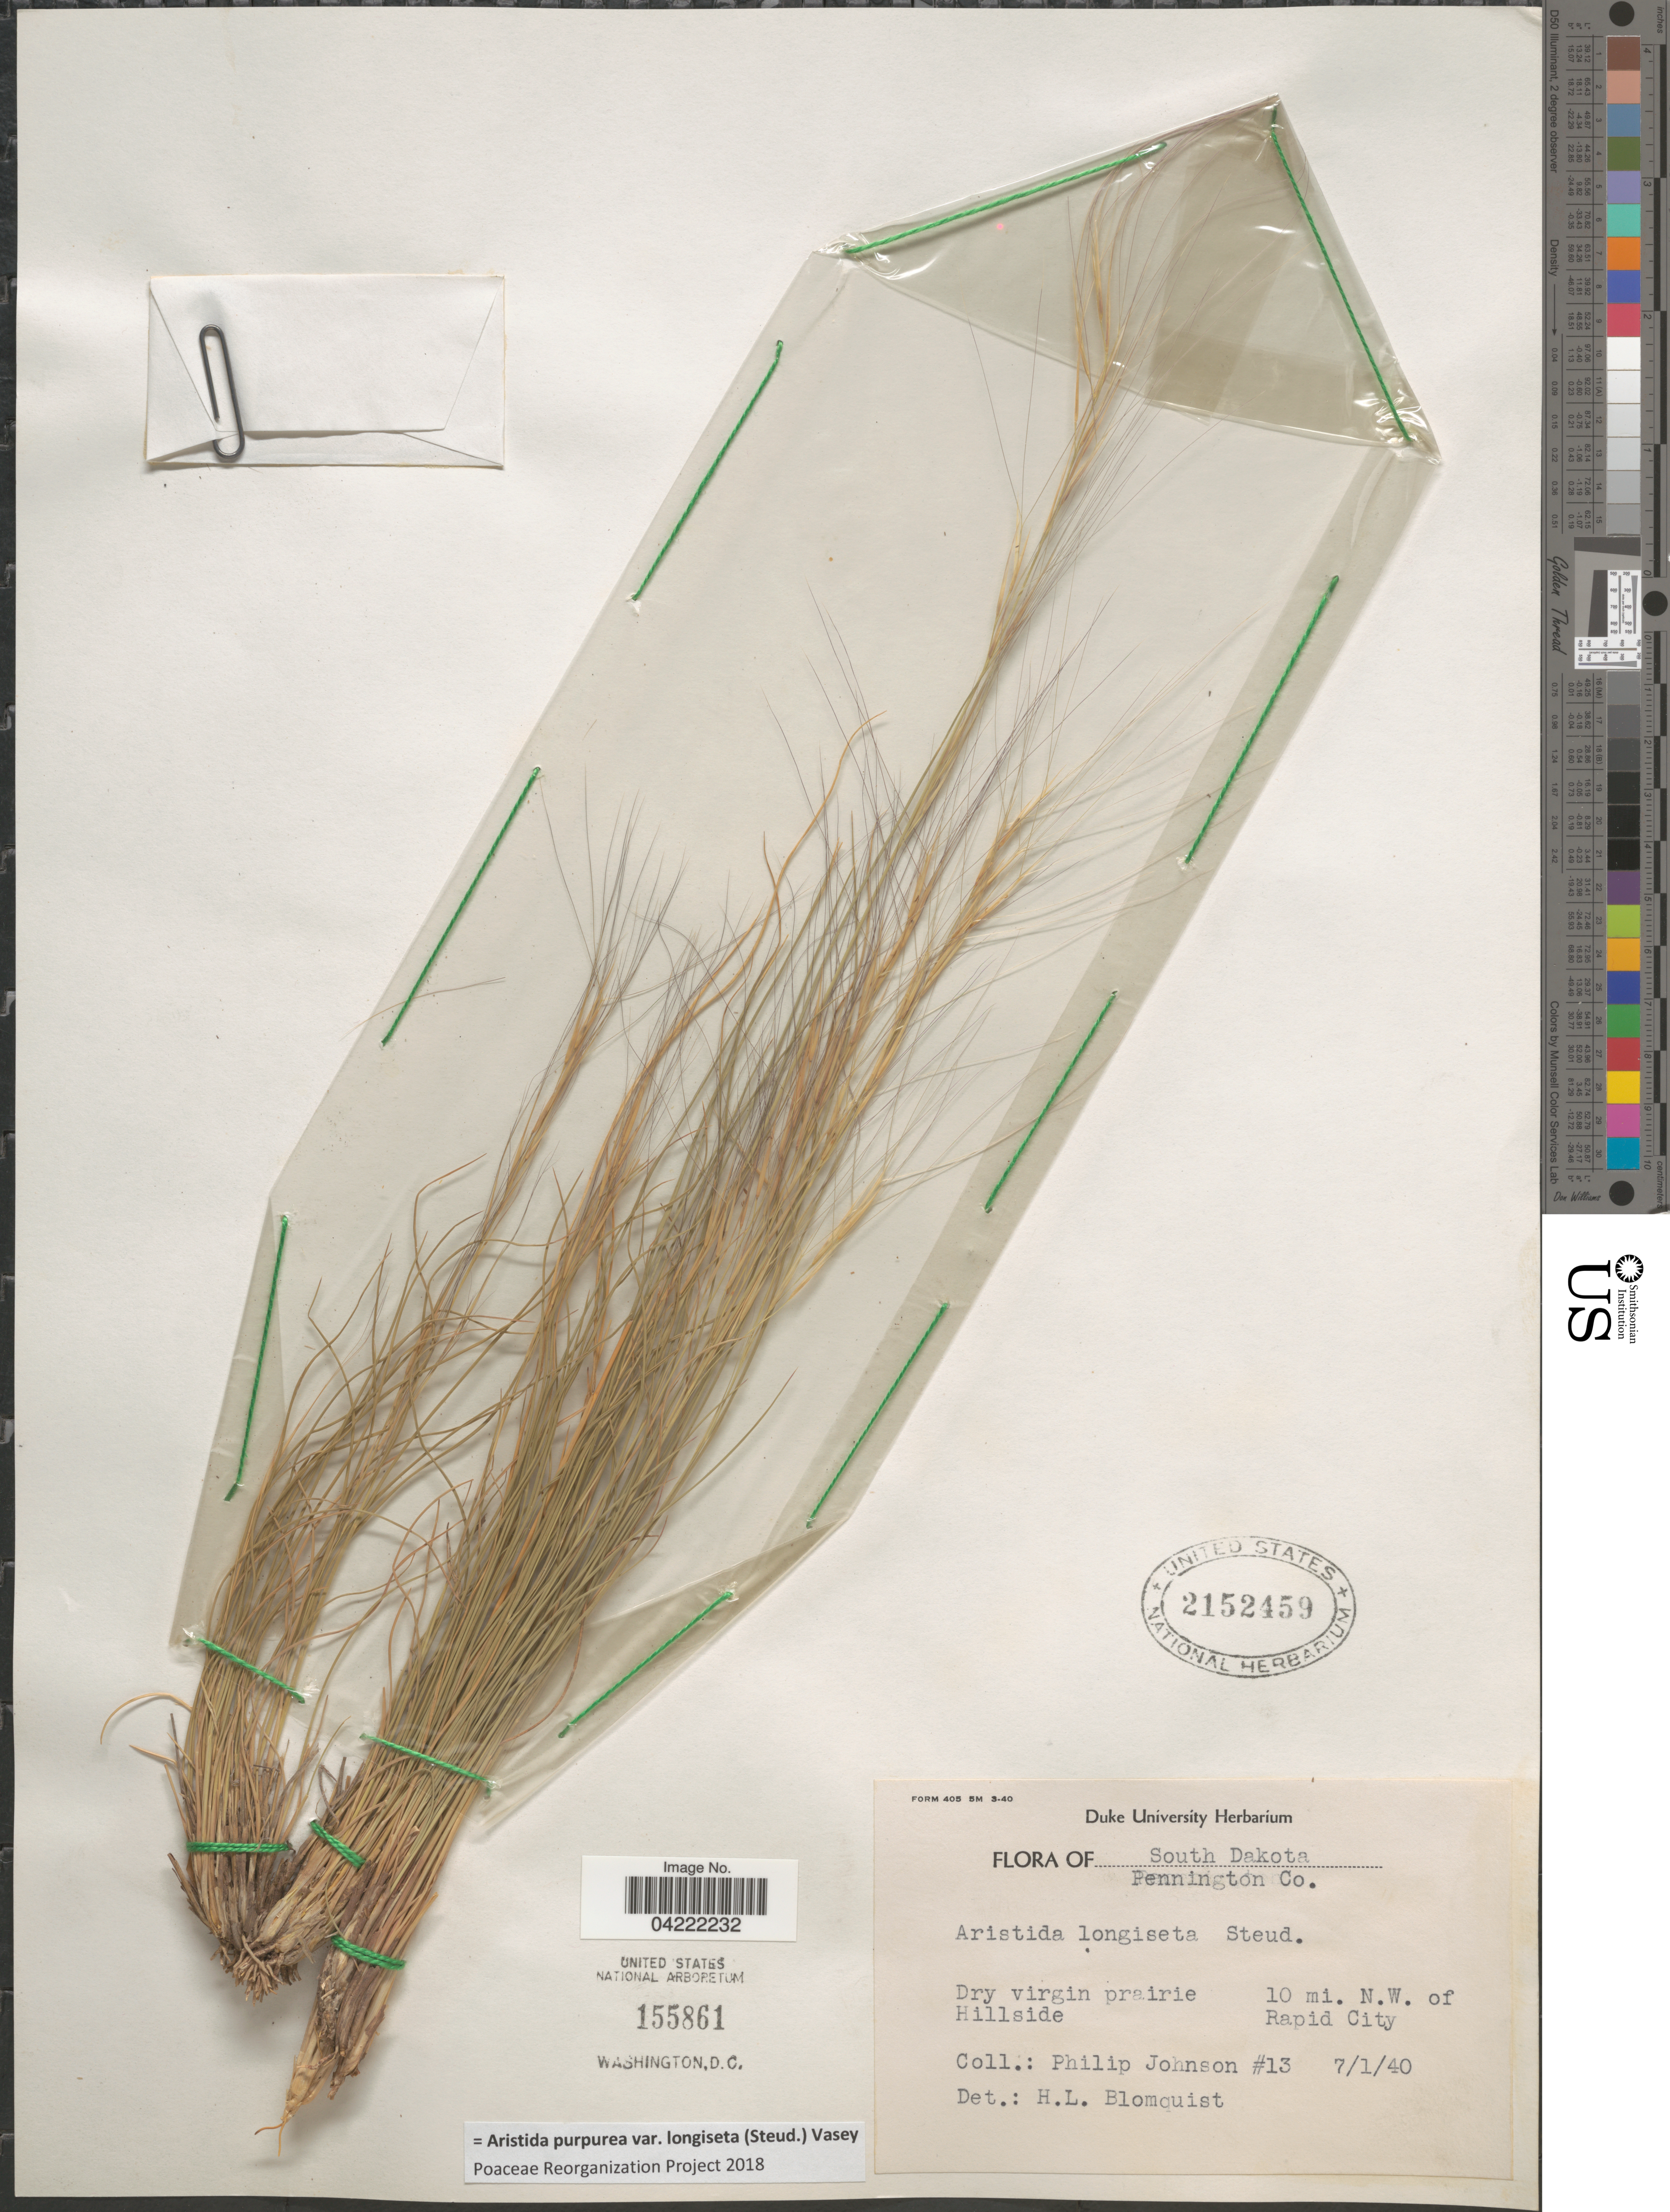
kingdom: Plantae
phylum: Tracheophyta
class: Liliopsida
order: Poales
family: Poaceae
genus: Aristida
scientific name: Aristida purpurea var. longiseta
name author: (Steud.) Vasey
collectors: P. Johnson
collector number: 13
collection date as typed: Transcribed d/m/y: 1/7/40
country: United States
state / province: South Dakota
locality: Pennington Co. Dry virgin prairie Hillside. 10 mi. N.W. of Rapid City.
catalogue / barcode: US 2152459